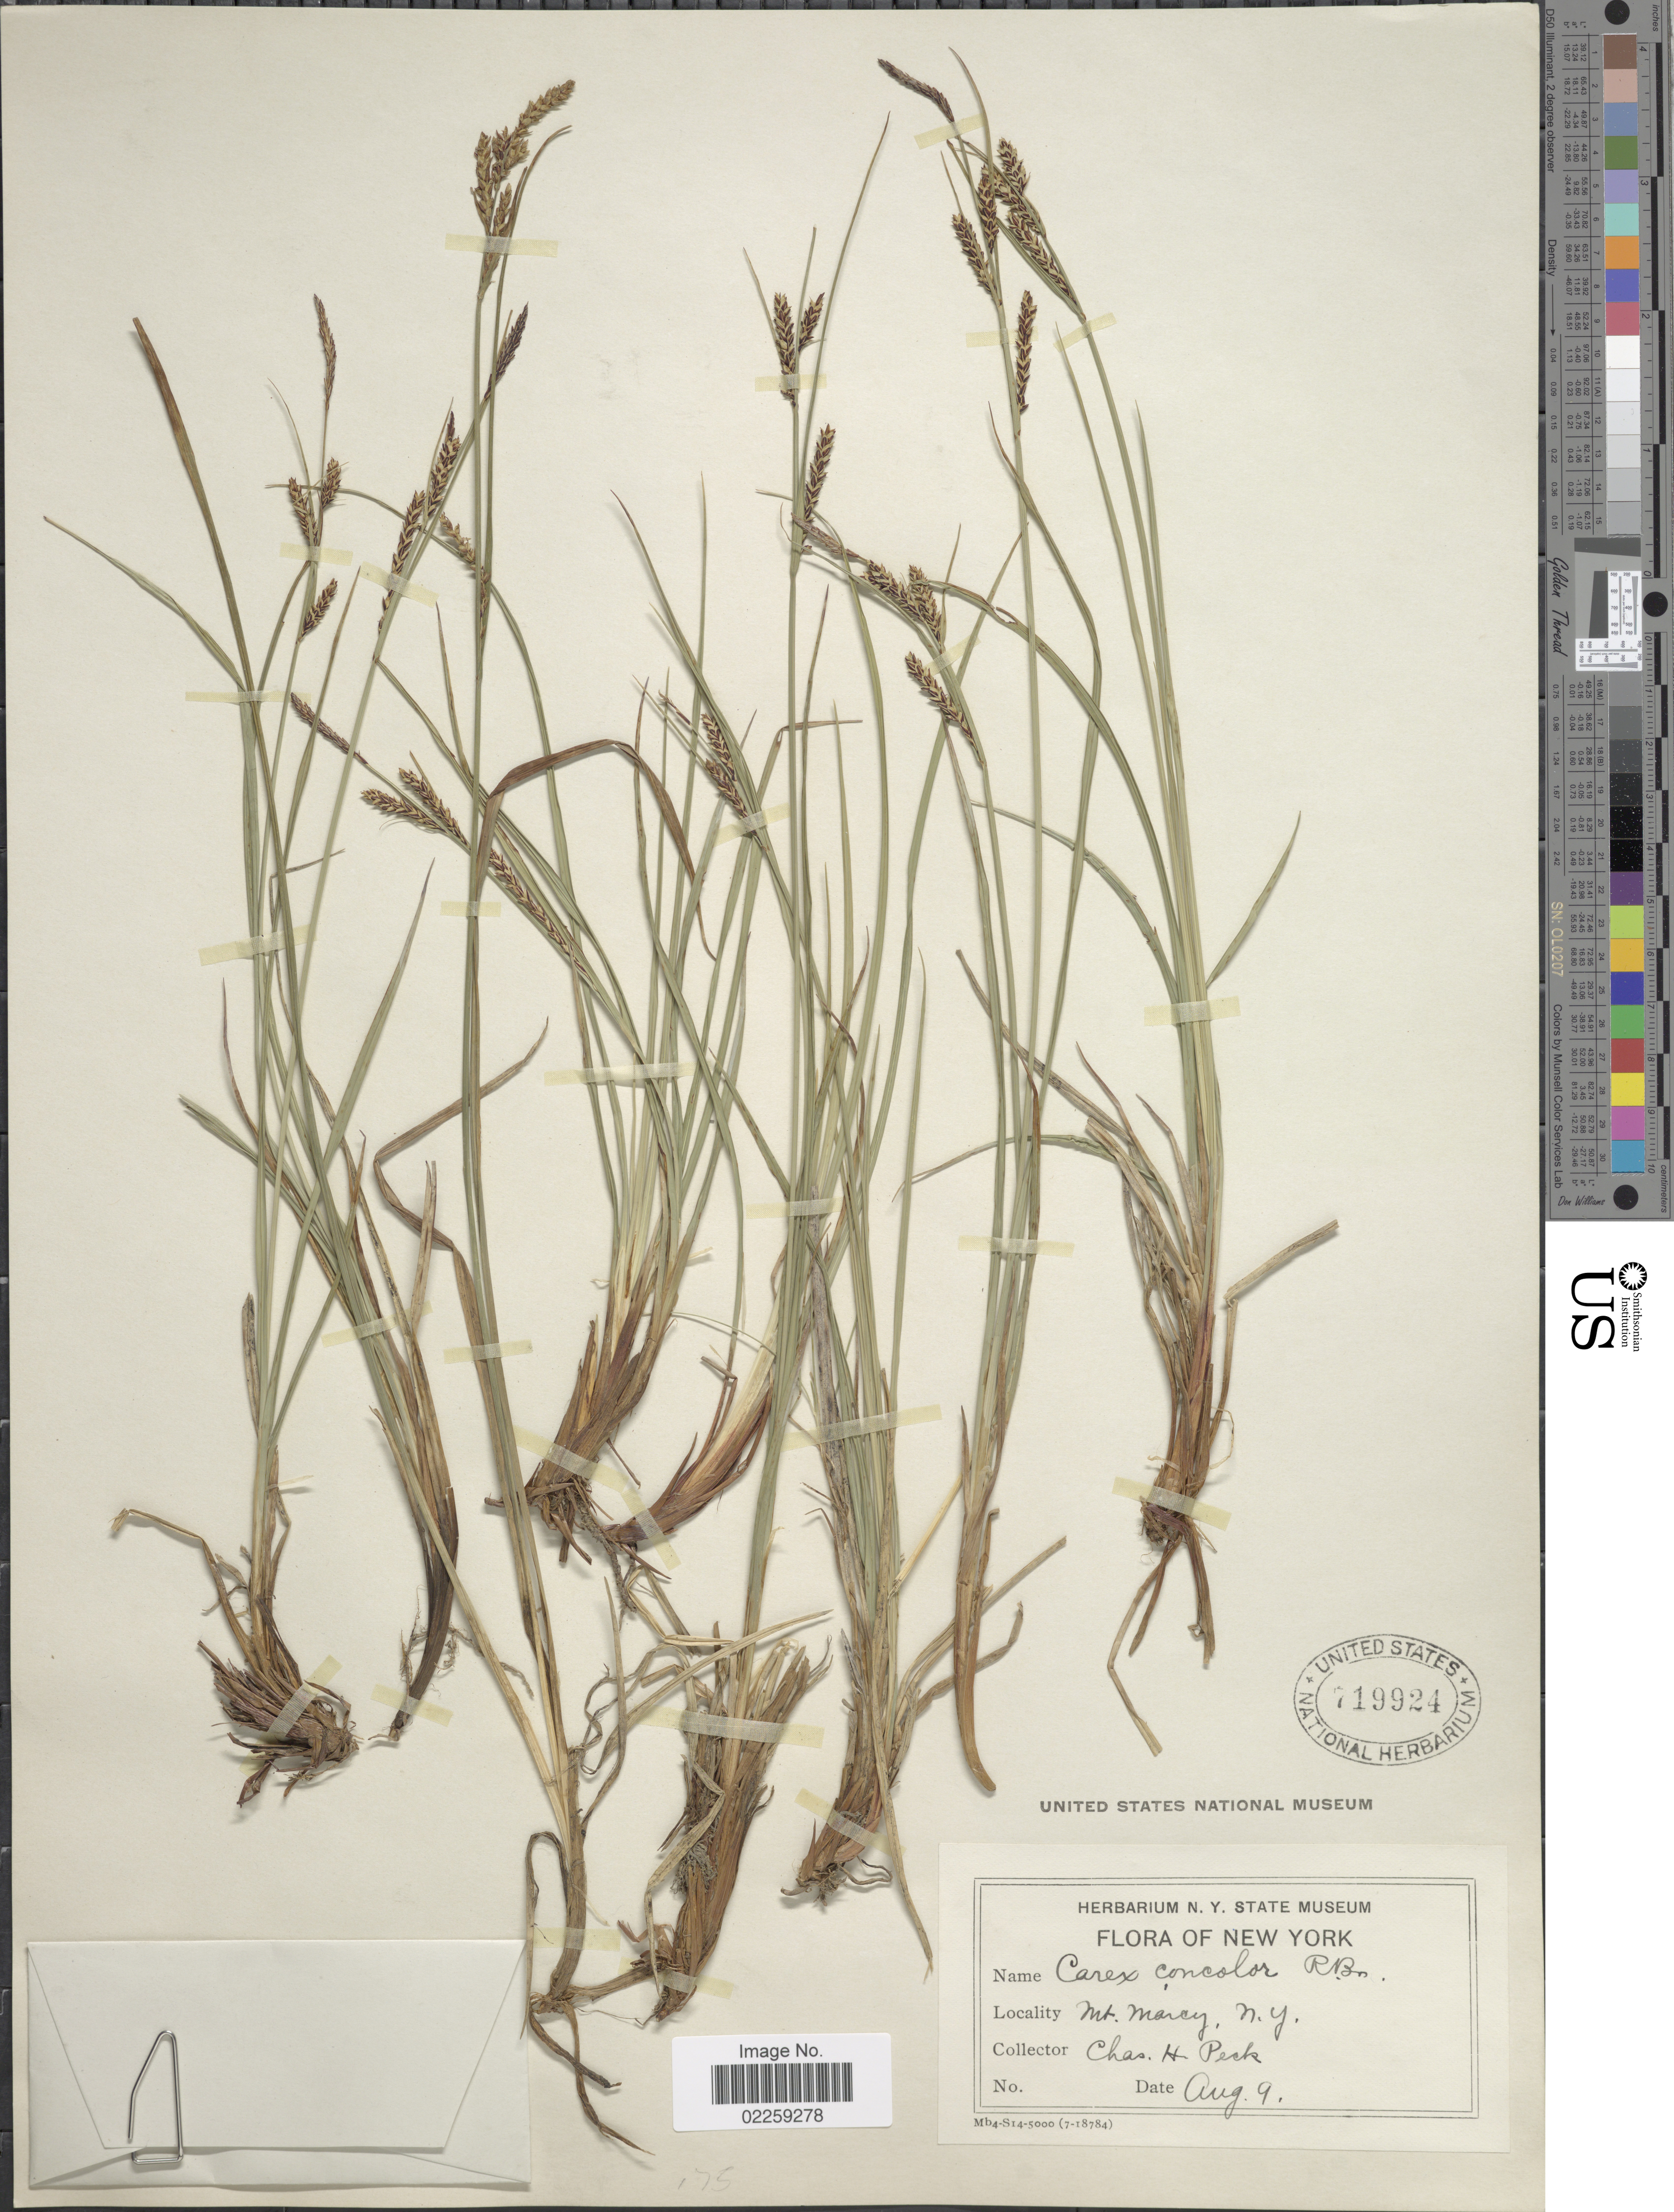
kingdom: Plantae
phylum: Tracheophyta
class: Liliopsida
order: Poales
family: Cyperaceae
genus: Carex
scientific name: Carex bigelowii subsp. bigelowii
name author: Torr. ex Schwein.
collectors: C. H. Peck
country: United States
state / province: New York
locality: Mt. Marcy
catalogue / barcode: US 719924